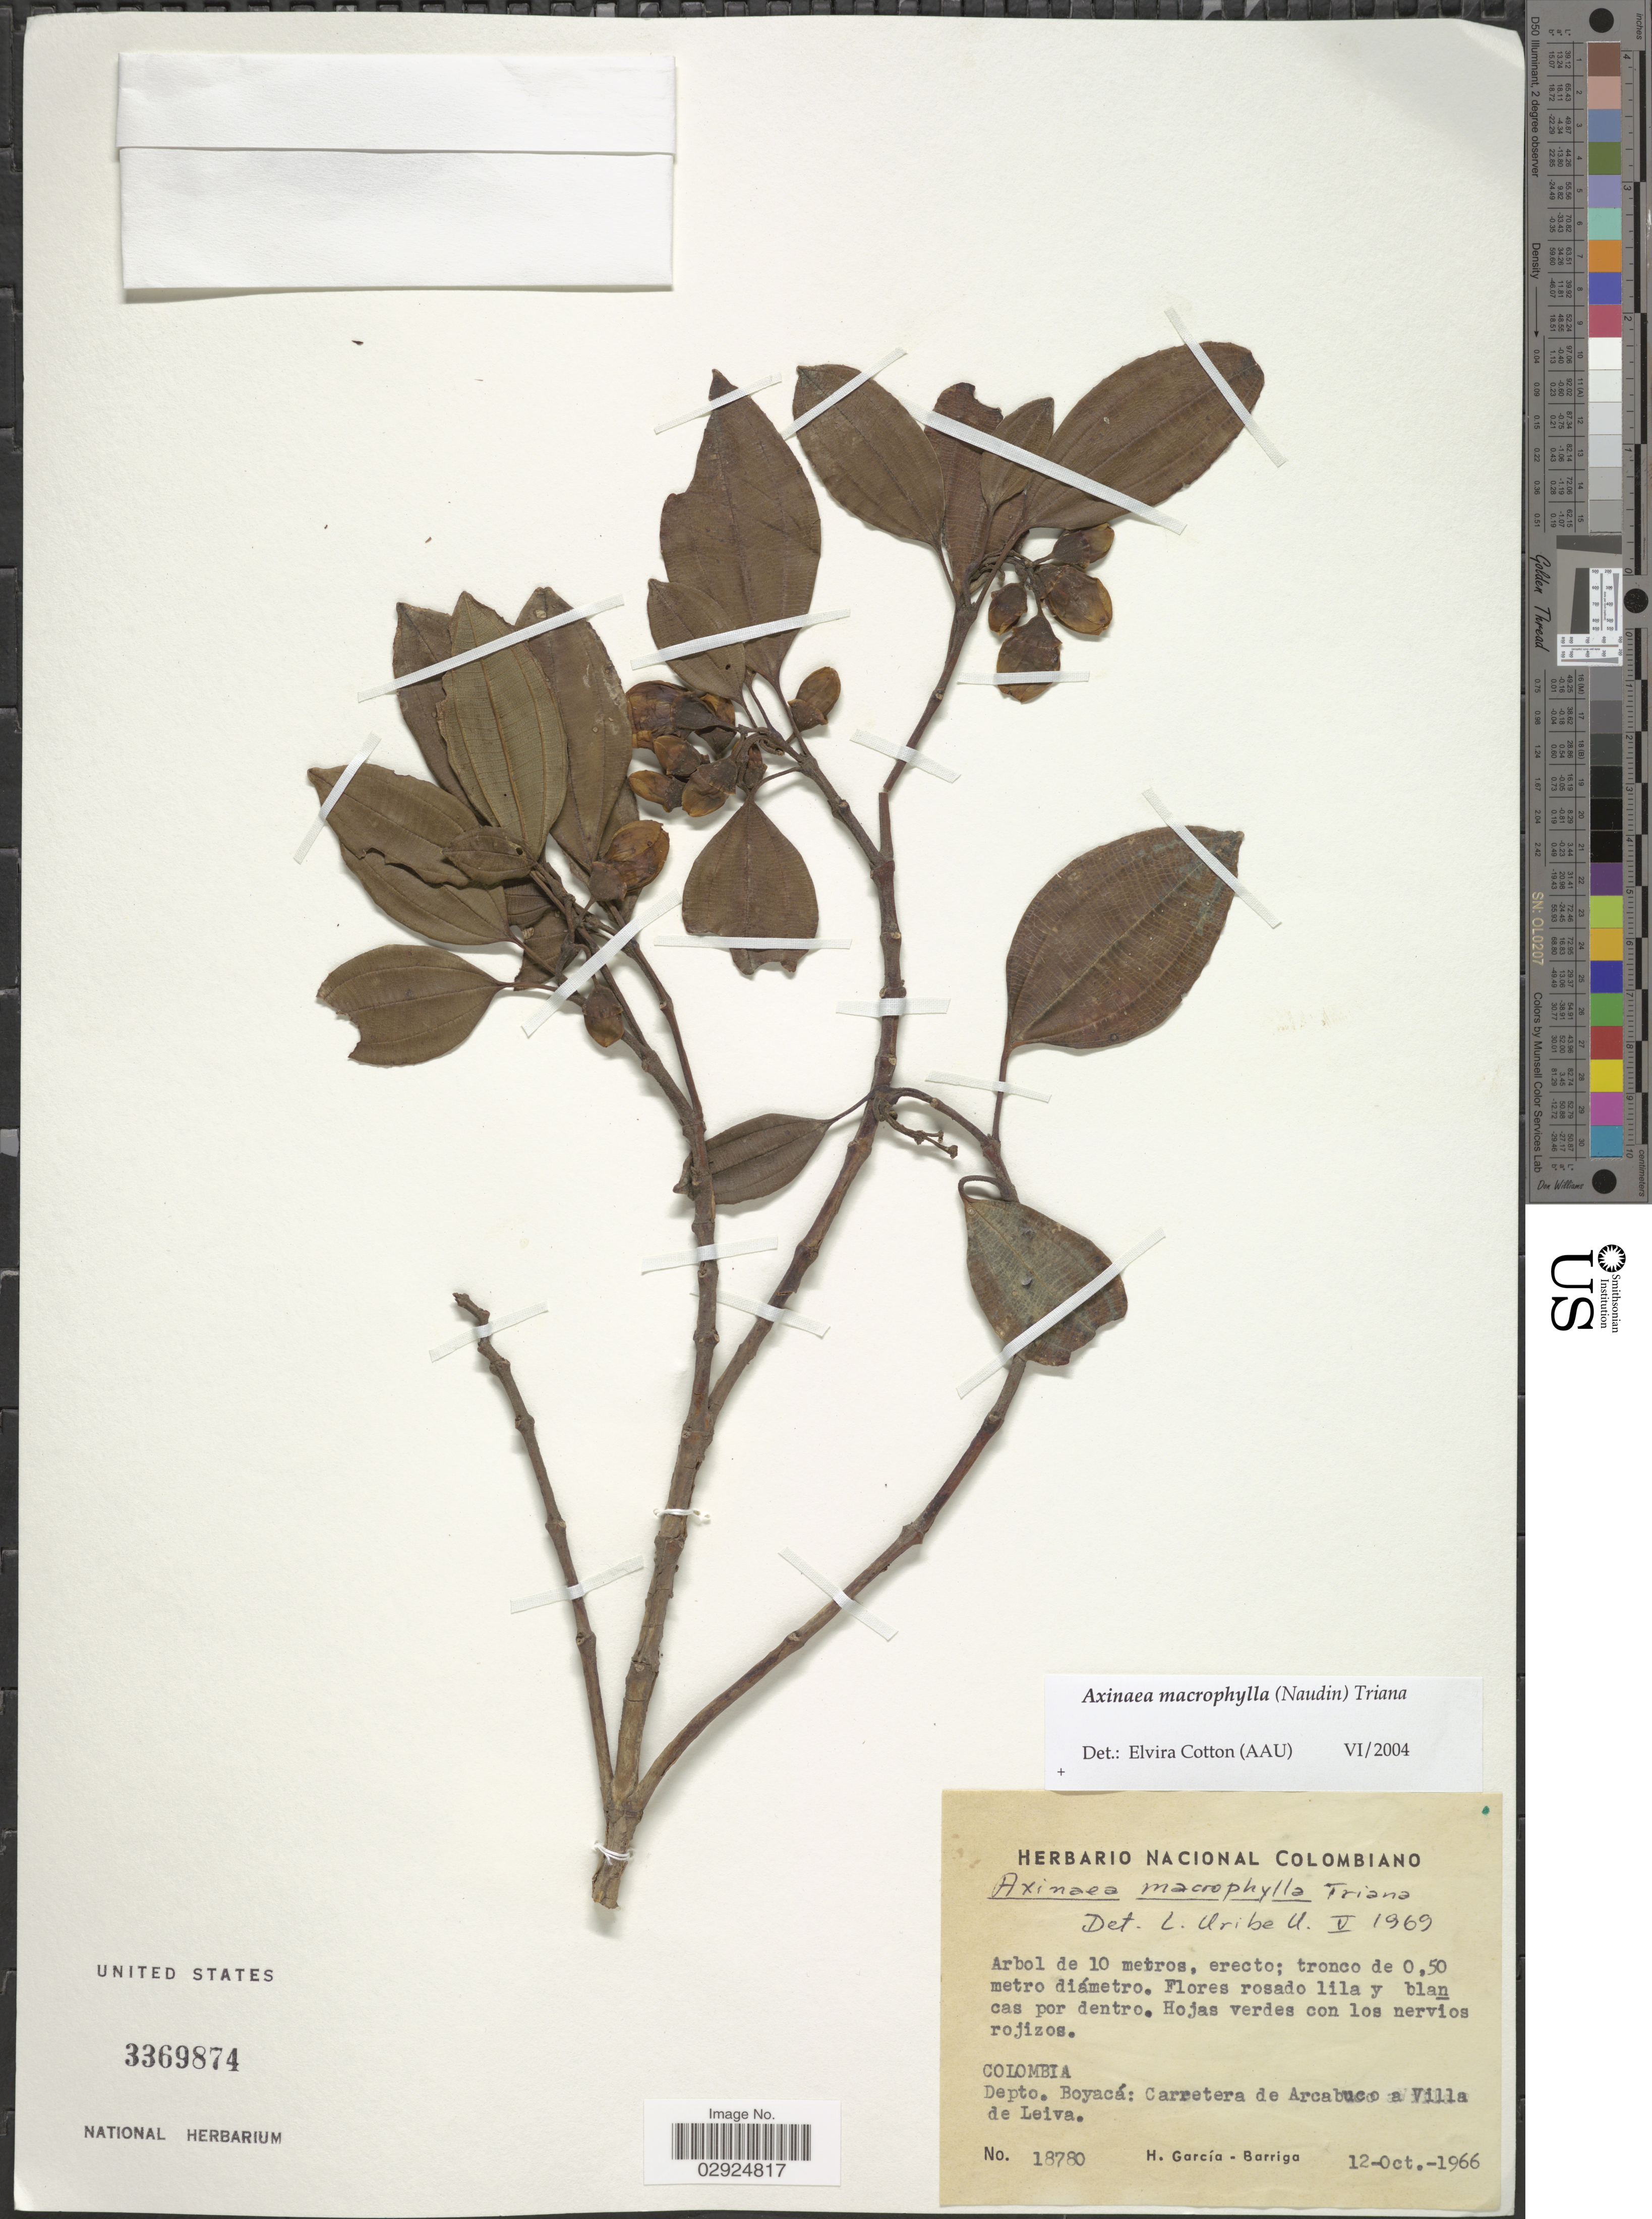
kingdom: Plantae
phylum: Tracheophyta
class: Magnoliopsida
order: Myrtales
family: Melastomataceae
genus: Axinaea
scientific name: Axinaea macrophylla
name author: (Naudin) Triana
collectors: H. García Barriga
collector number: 18780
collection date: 1966-10-12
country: Colombia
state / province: Boyacá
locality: Depto. Boyacá: Carretera de Arcabuco a Villa de Leiva.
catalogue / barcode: US 3369874